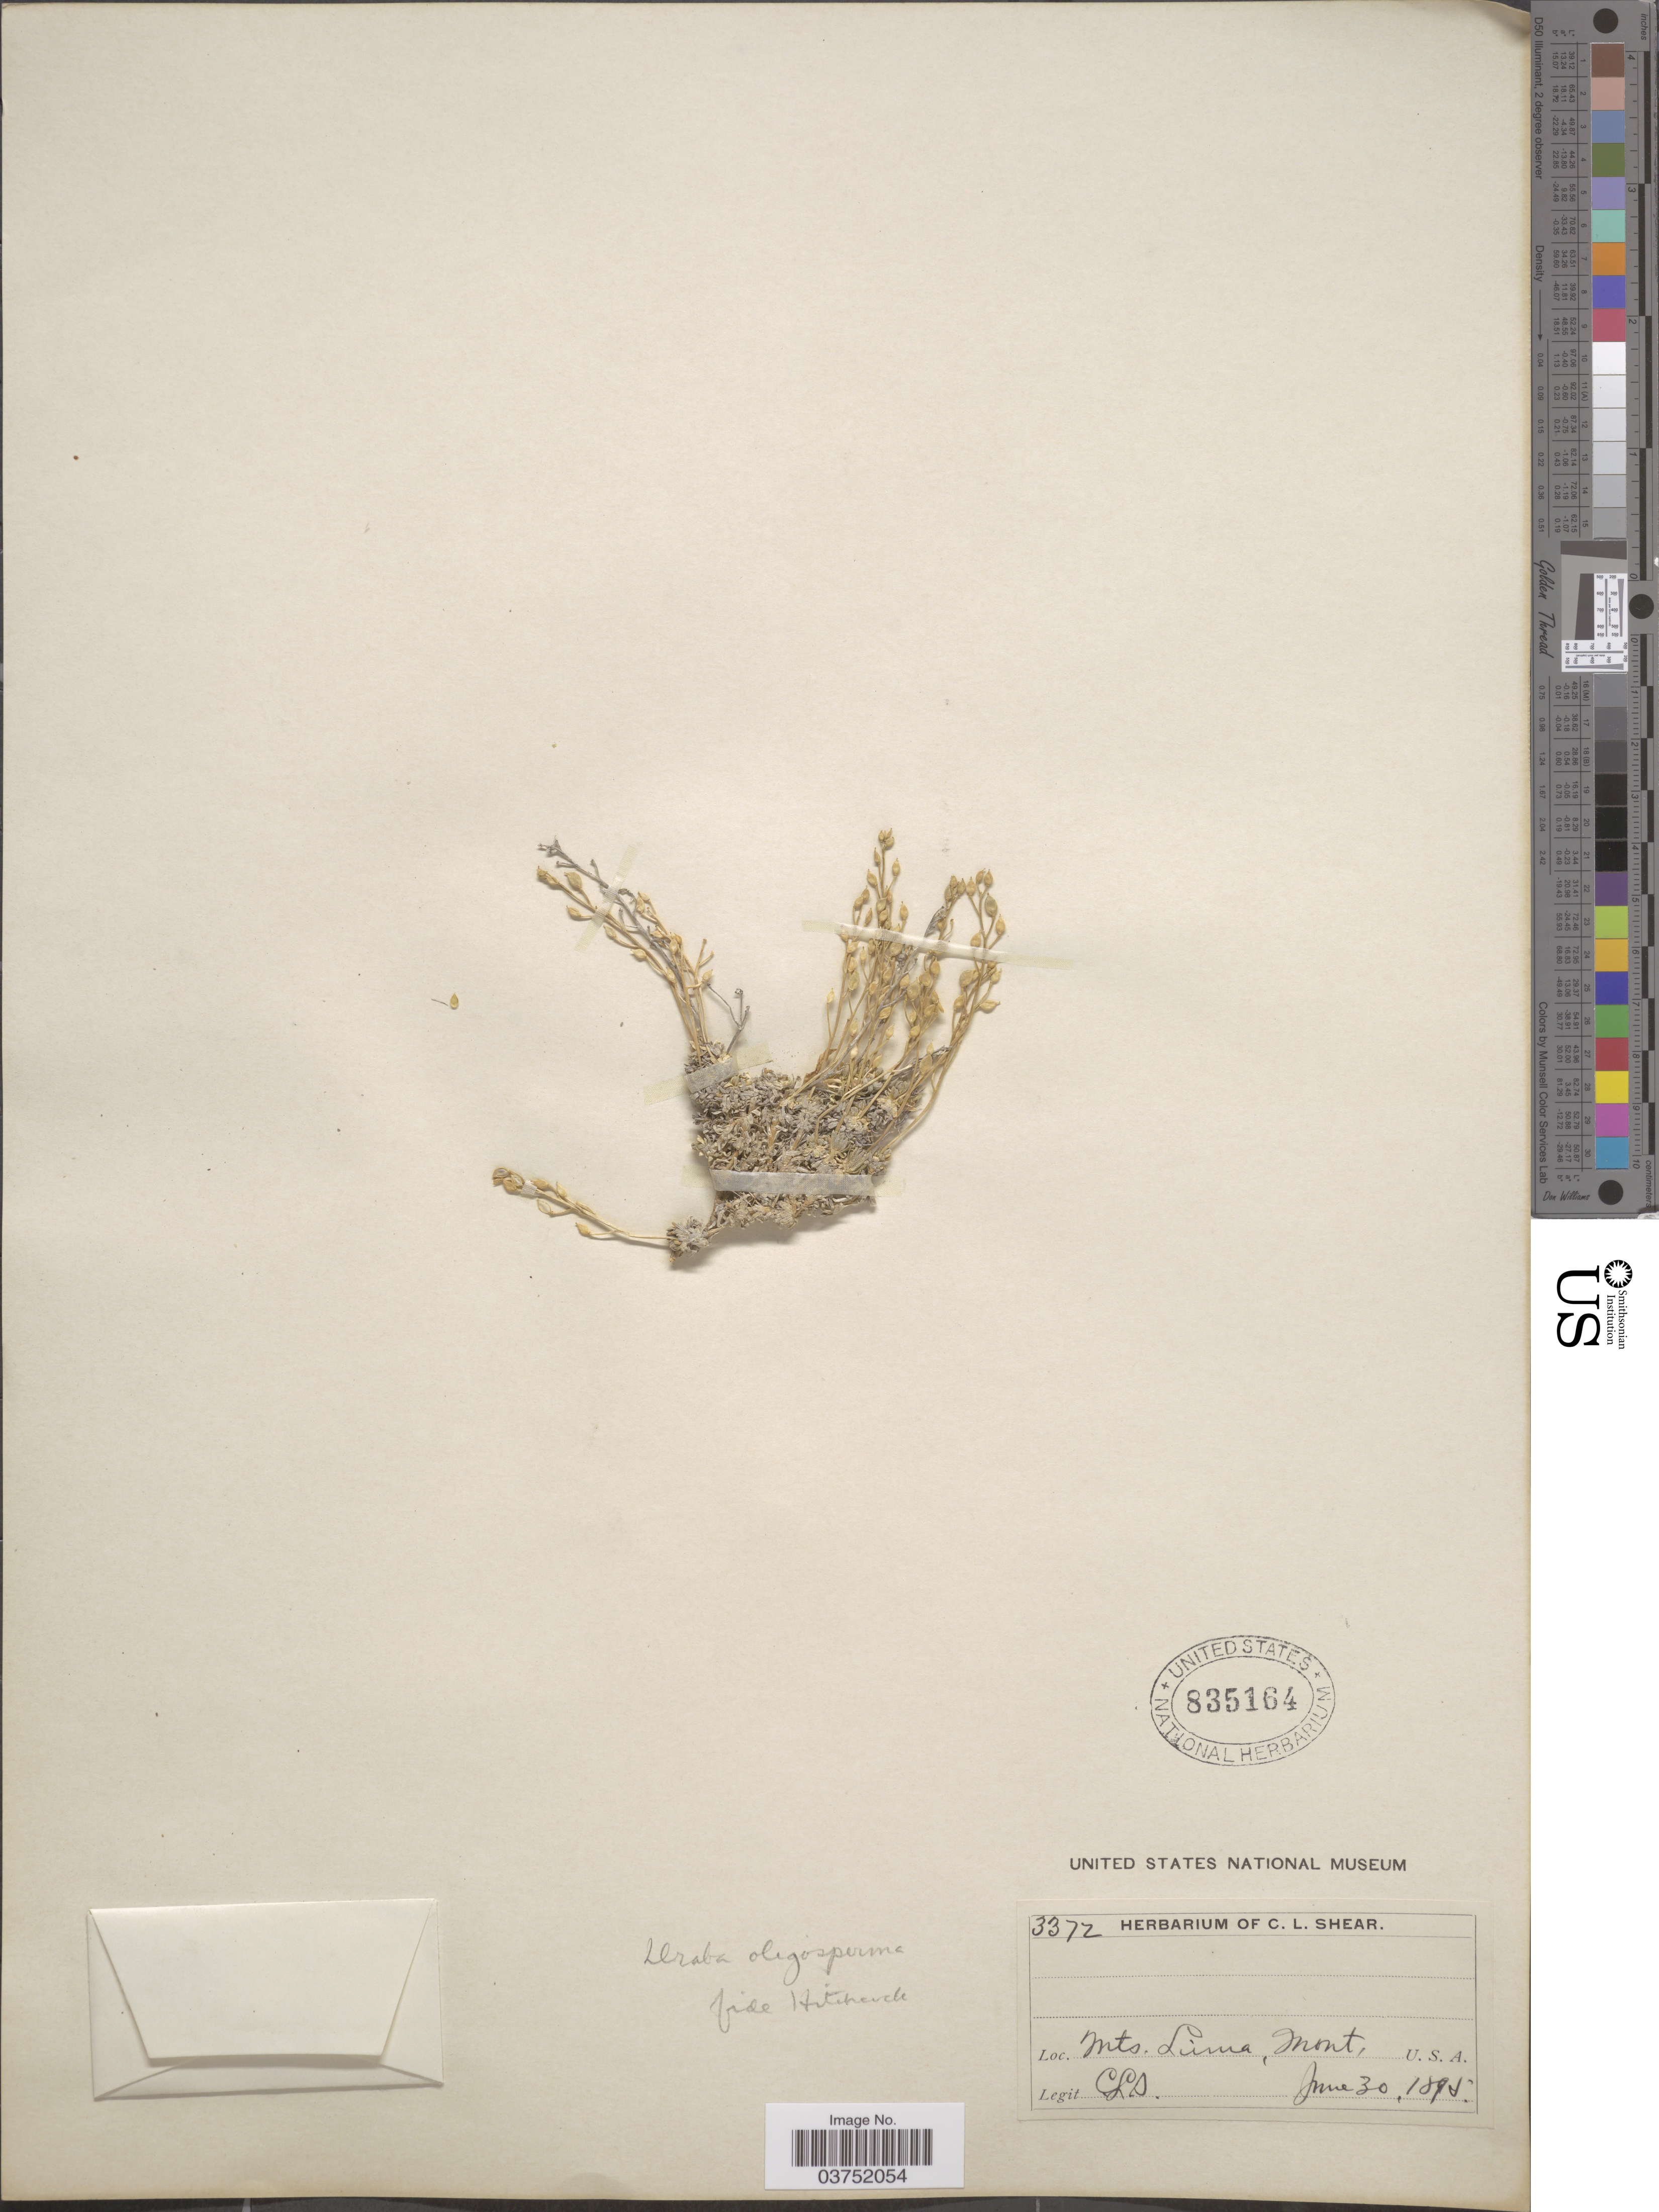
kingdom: Plantae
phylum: Tracheophyta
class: Magnoliopsida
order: Brassicales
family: Brassicaceae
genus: Draba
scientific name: Draba oligosperma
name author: Hook.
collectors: C. L. Shear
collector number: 3372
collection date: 1895-06-30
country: United States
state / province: Montana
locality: Mts. Lima.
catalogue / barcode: US 835164